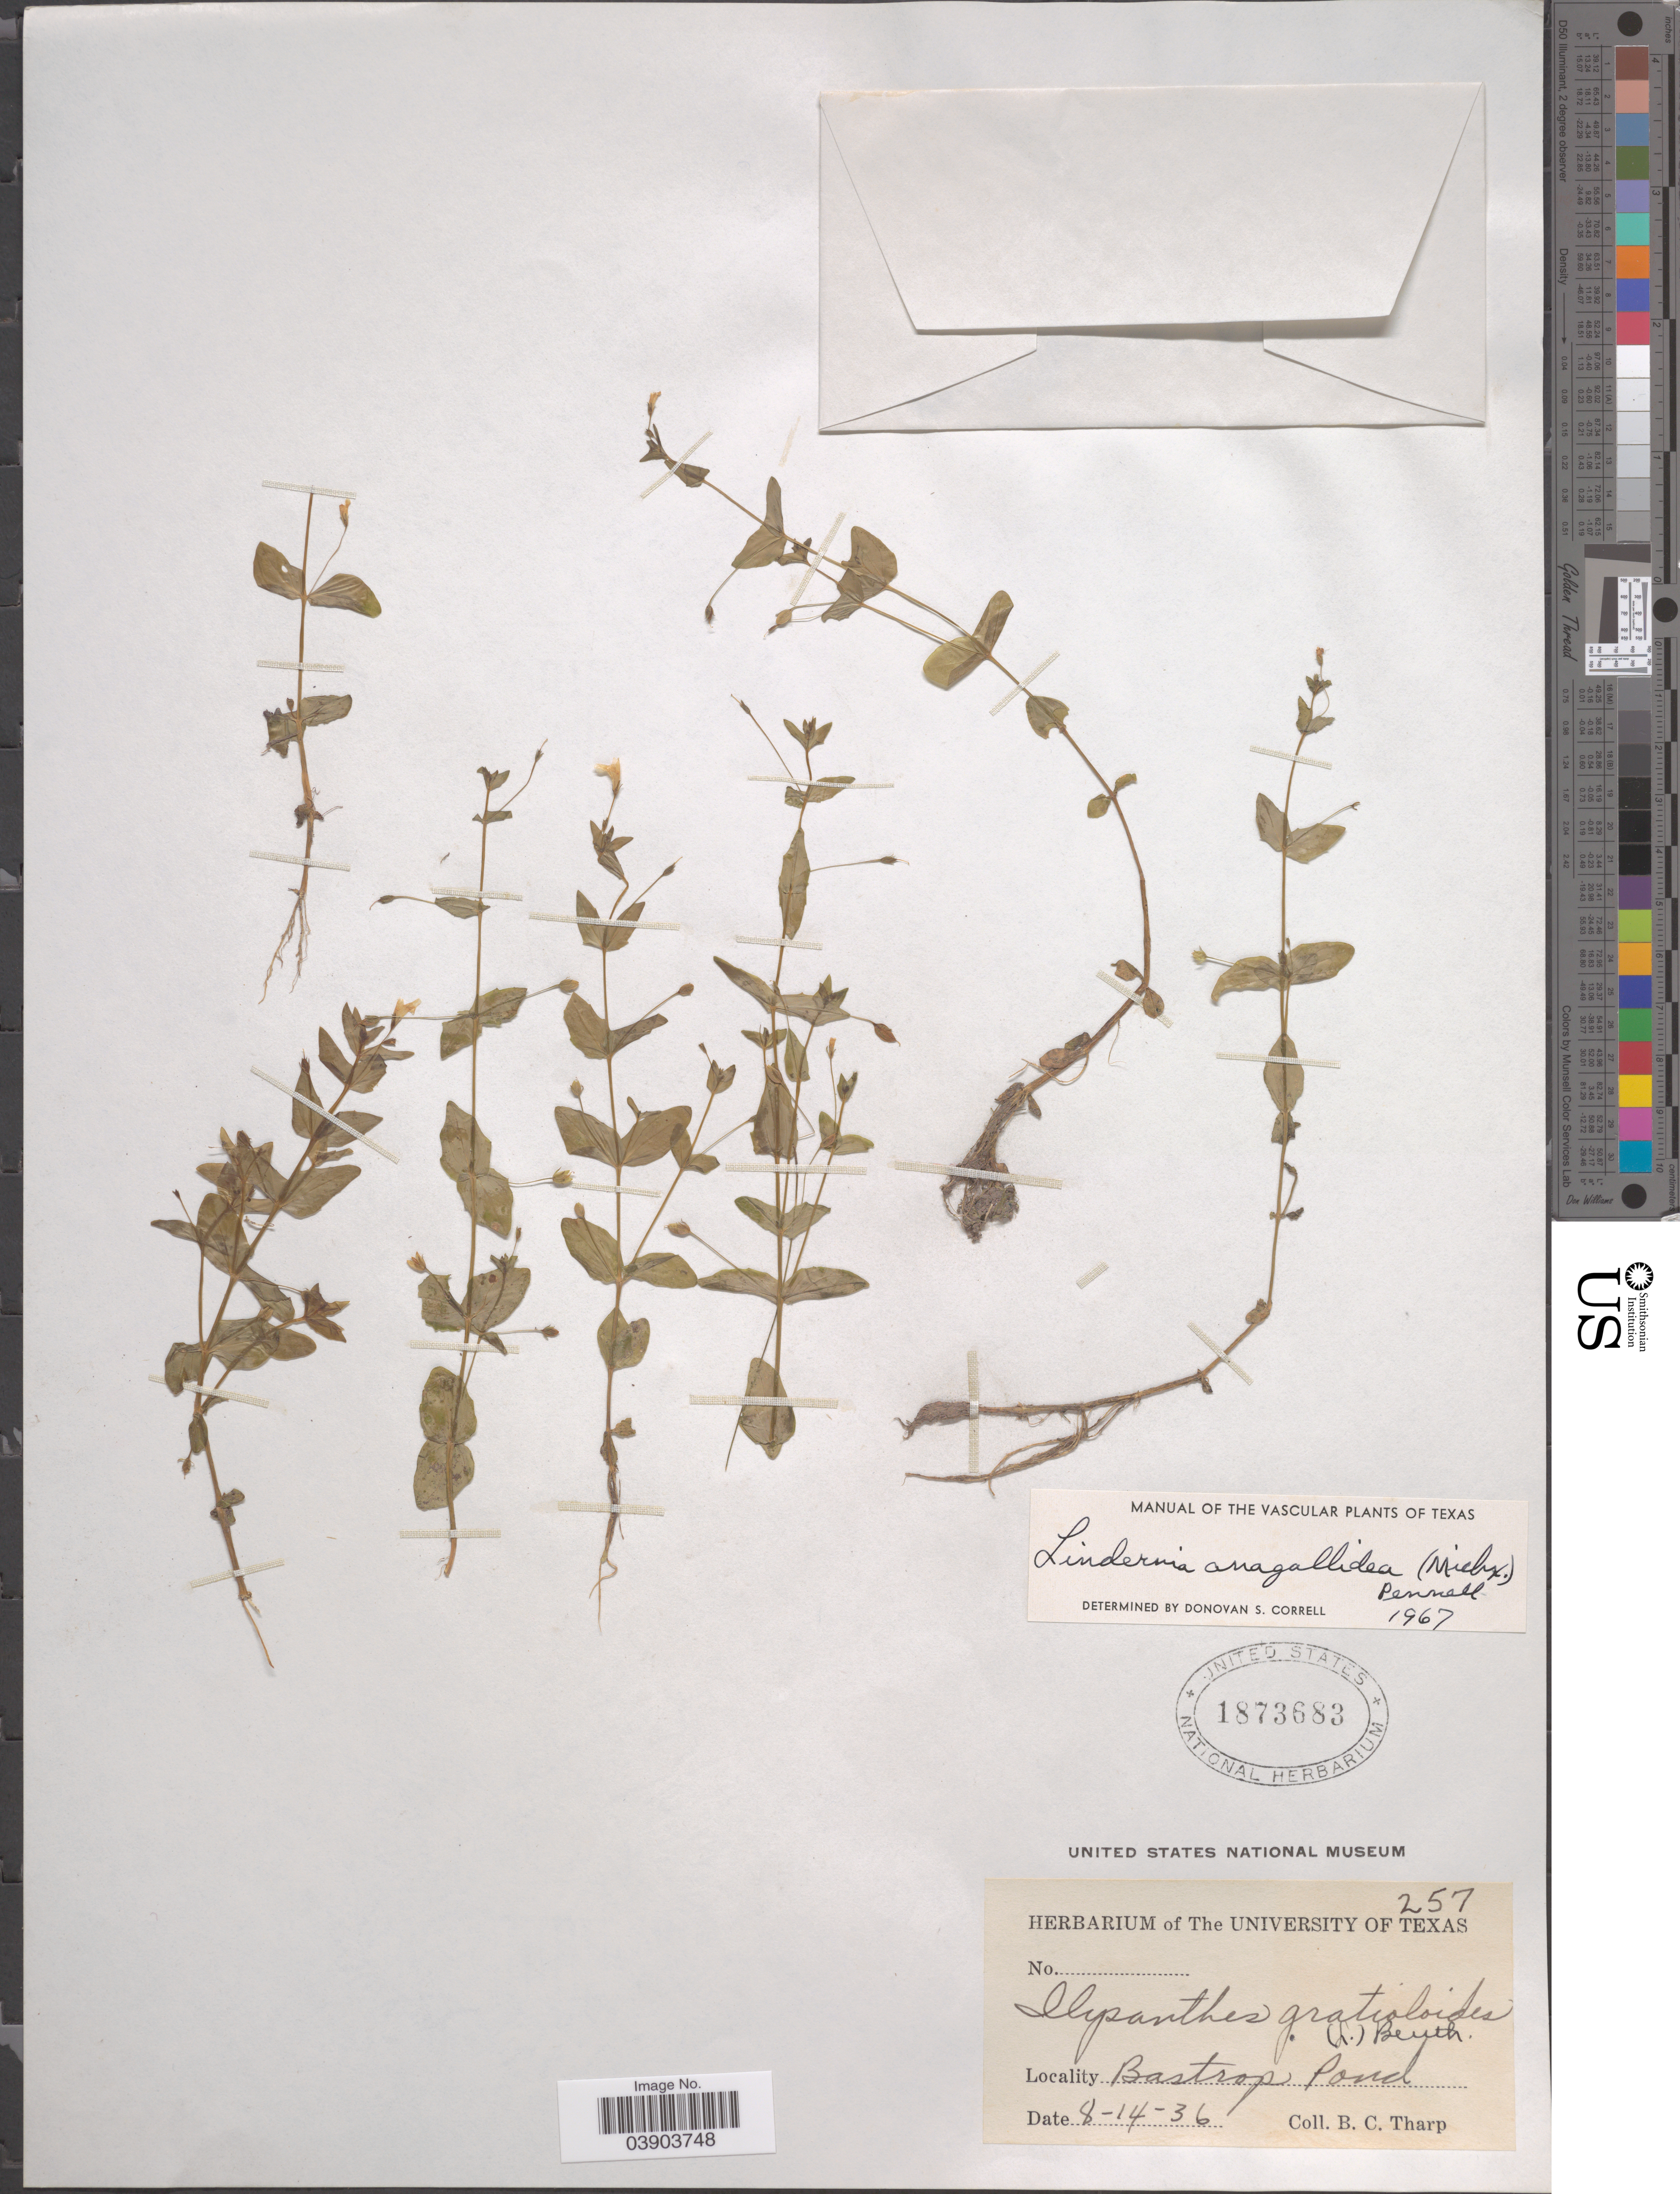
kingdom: Plantae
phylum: Tracheophyta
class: Magnoliopsida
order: Lamiales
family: Linderniaceae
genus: Lindernia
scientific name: Lindernia anagallidea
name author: (Michx.) Pennell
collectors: B. C. Tharp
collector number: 257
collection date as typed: Transcribed d/m/y: 14/8/36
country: United States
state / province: Texas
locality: Bastrop Pond.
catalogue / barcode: US 1873683